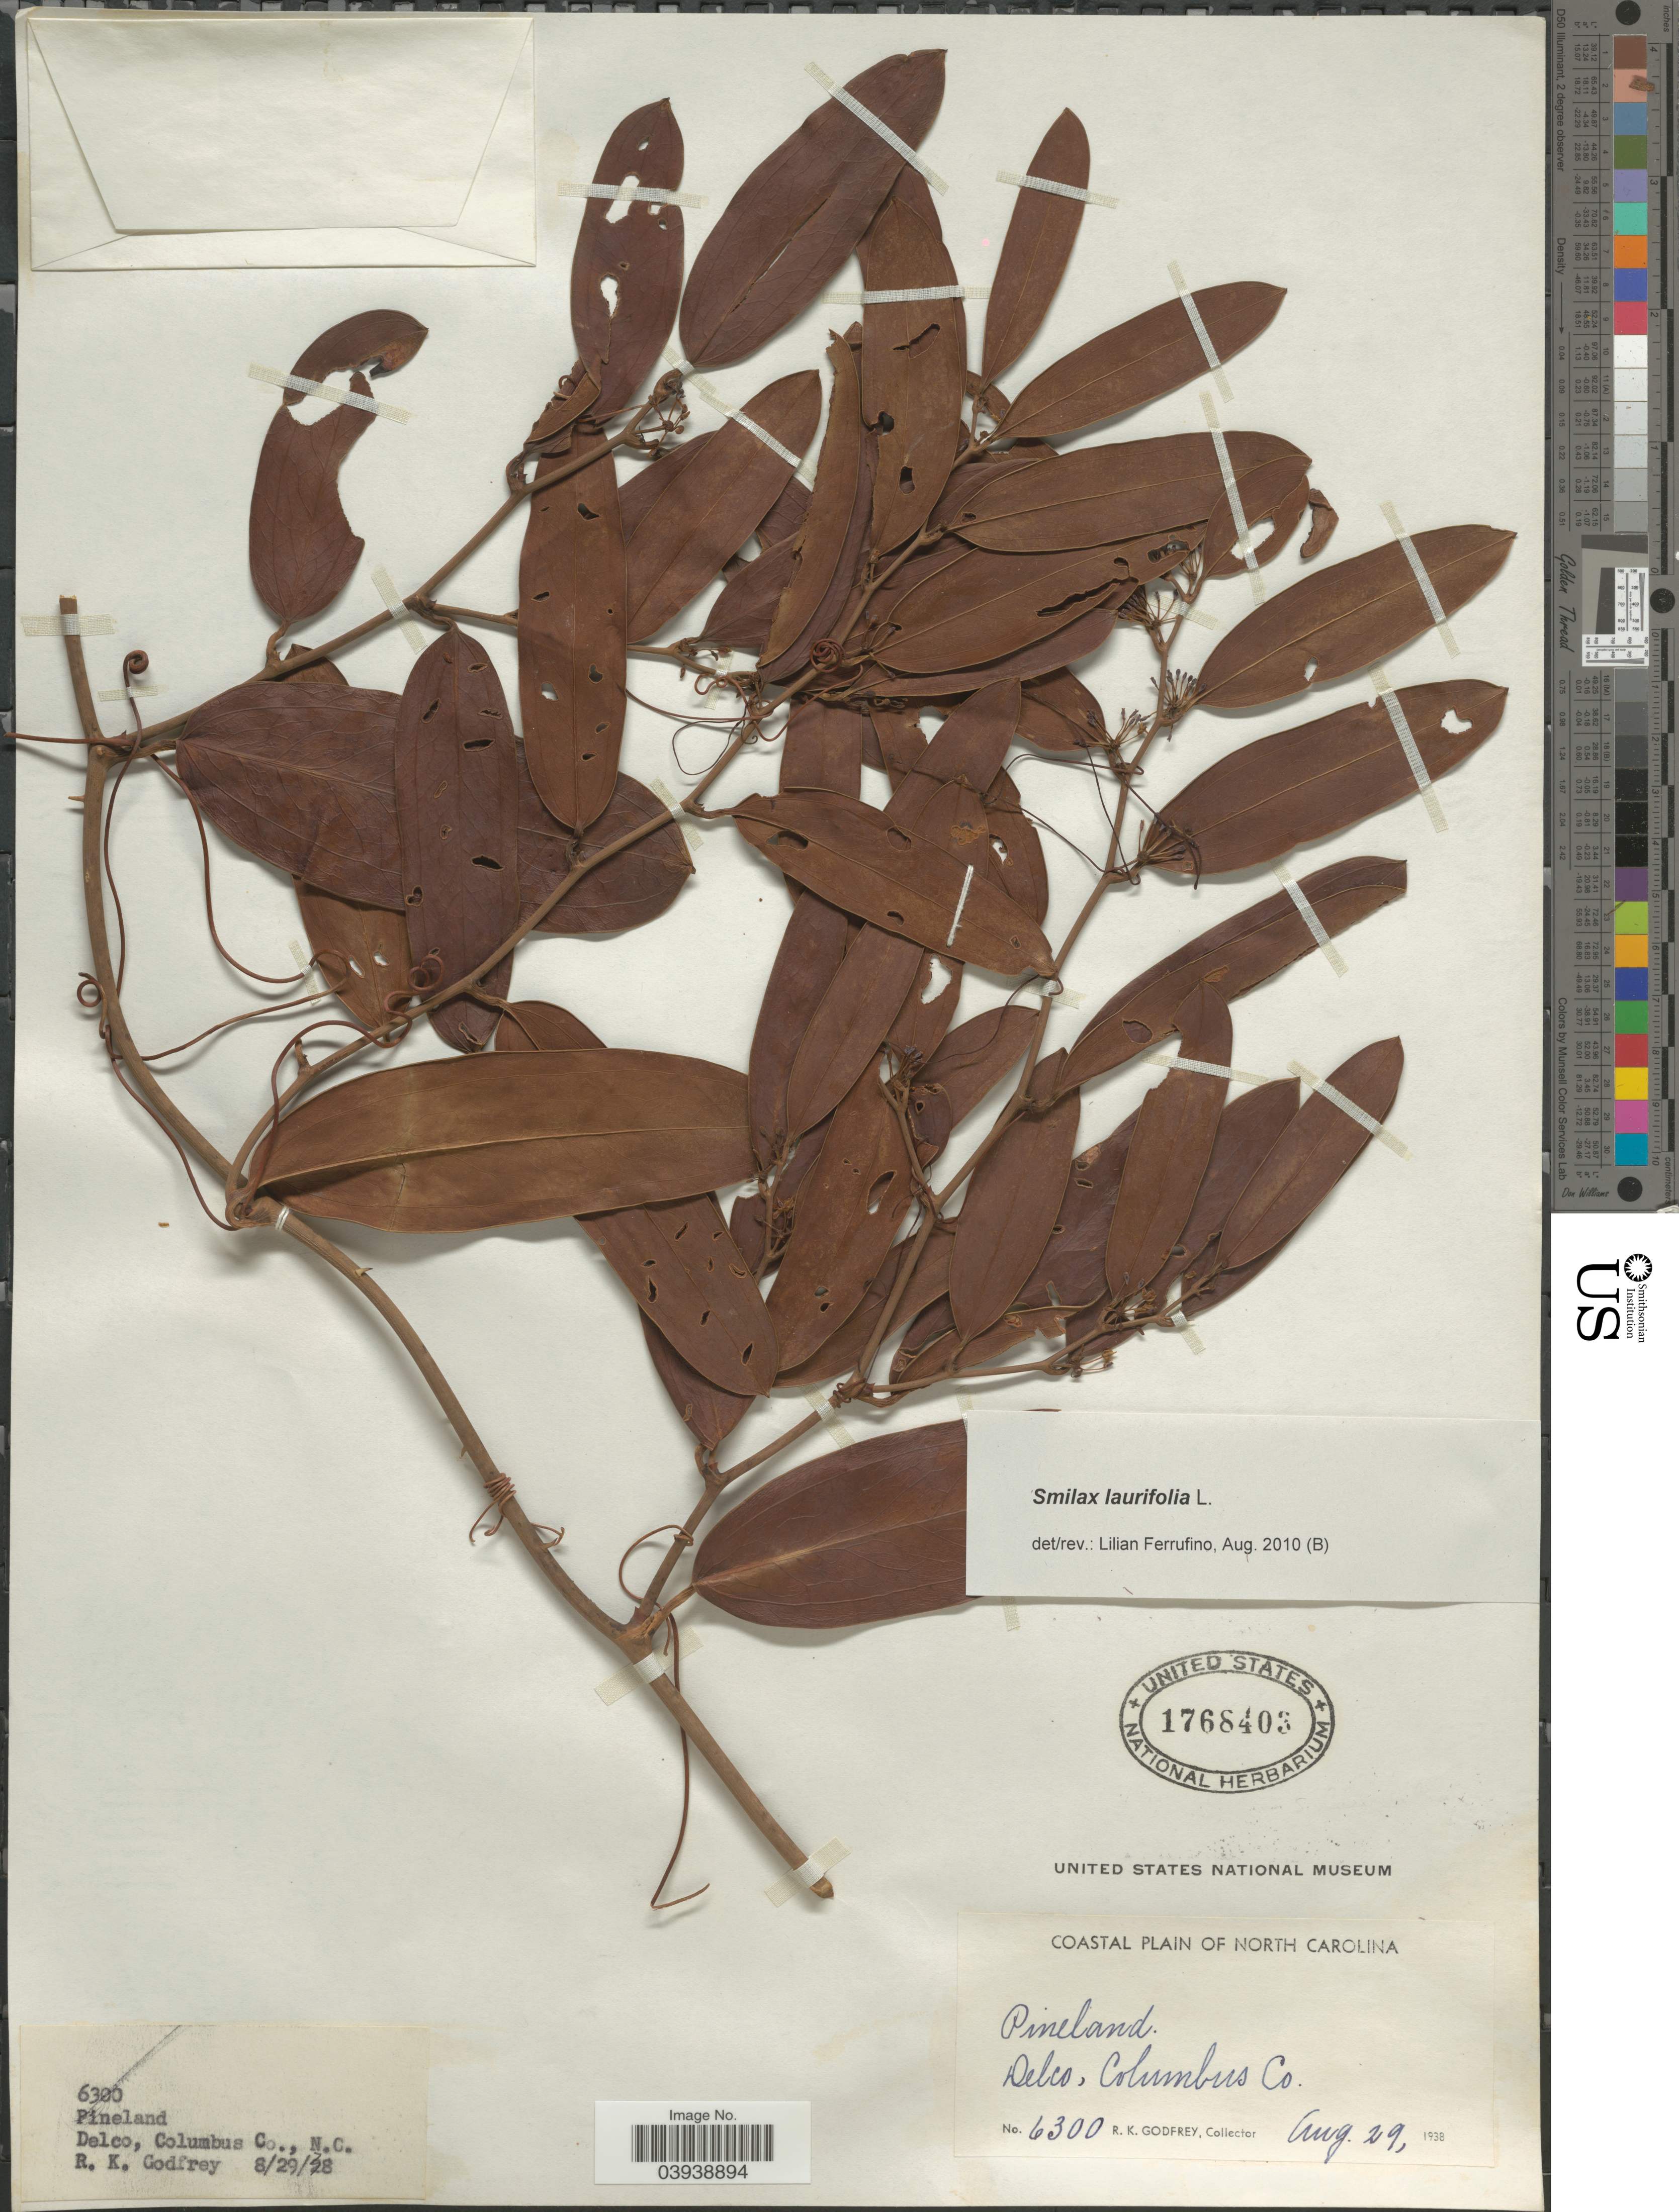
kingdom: Plantae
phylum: Tracheophyta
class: Liliopsida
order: Liliales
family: Smilacaceae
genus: Smilax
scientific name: Smilax laurifolia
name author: L.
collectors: R. K. Godfrey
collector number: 6300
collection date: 1938-08-29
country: United States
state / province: North Carolina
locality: Pineland, Delco, Columbus Co.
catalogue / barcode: US 1768403